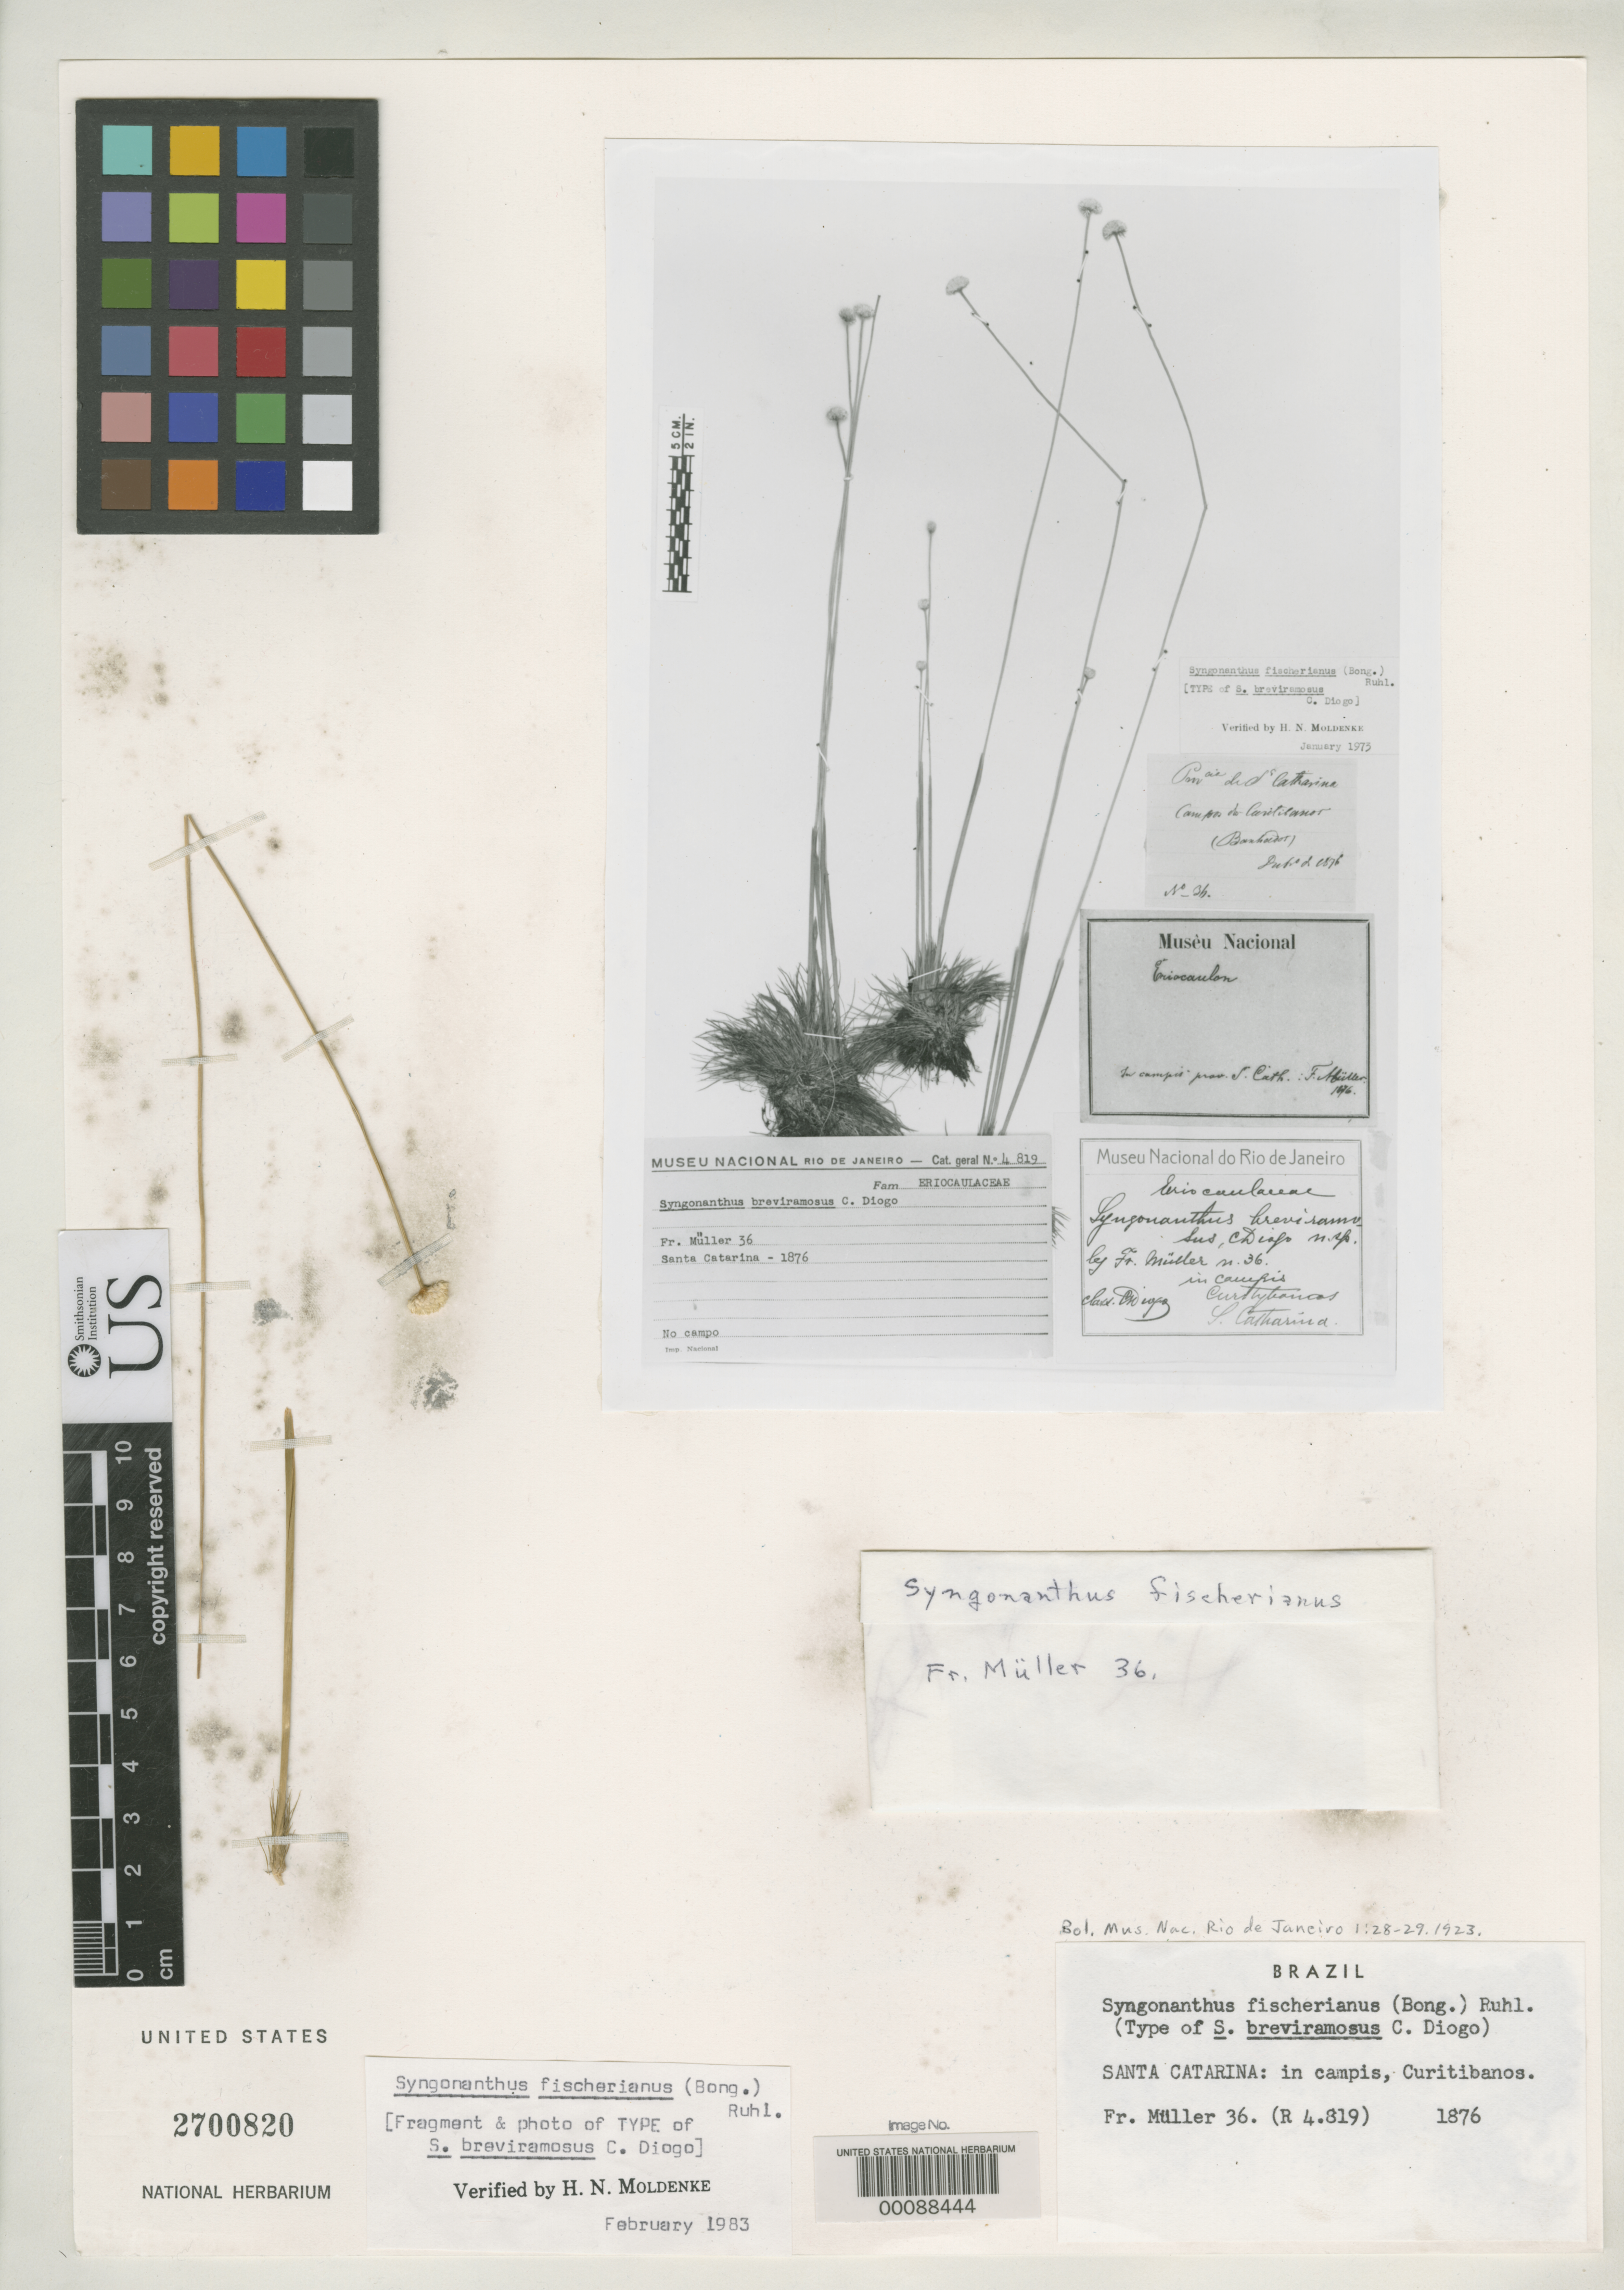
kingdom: Plantae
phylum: Tracheophyta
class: Liliopsida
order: Poales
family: Eriocaulaceae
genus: Syngonanthus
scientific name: Syngonanthus breviramosus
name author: Diogo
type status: Type Fragment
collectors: F. Mueller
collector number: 36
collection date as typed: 1876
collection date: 1876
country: Brazil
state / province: Santa Catarina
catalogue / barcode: US 2700820